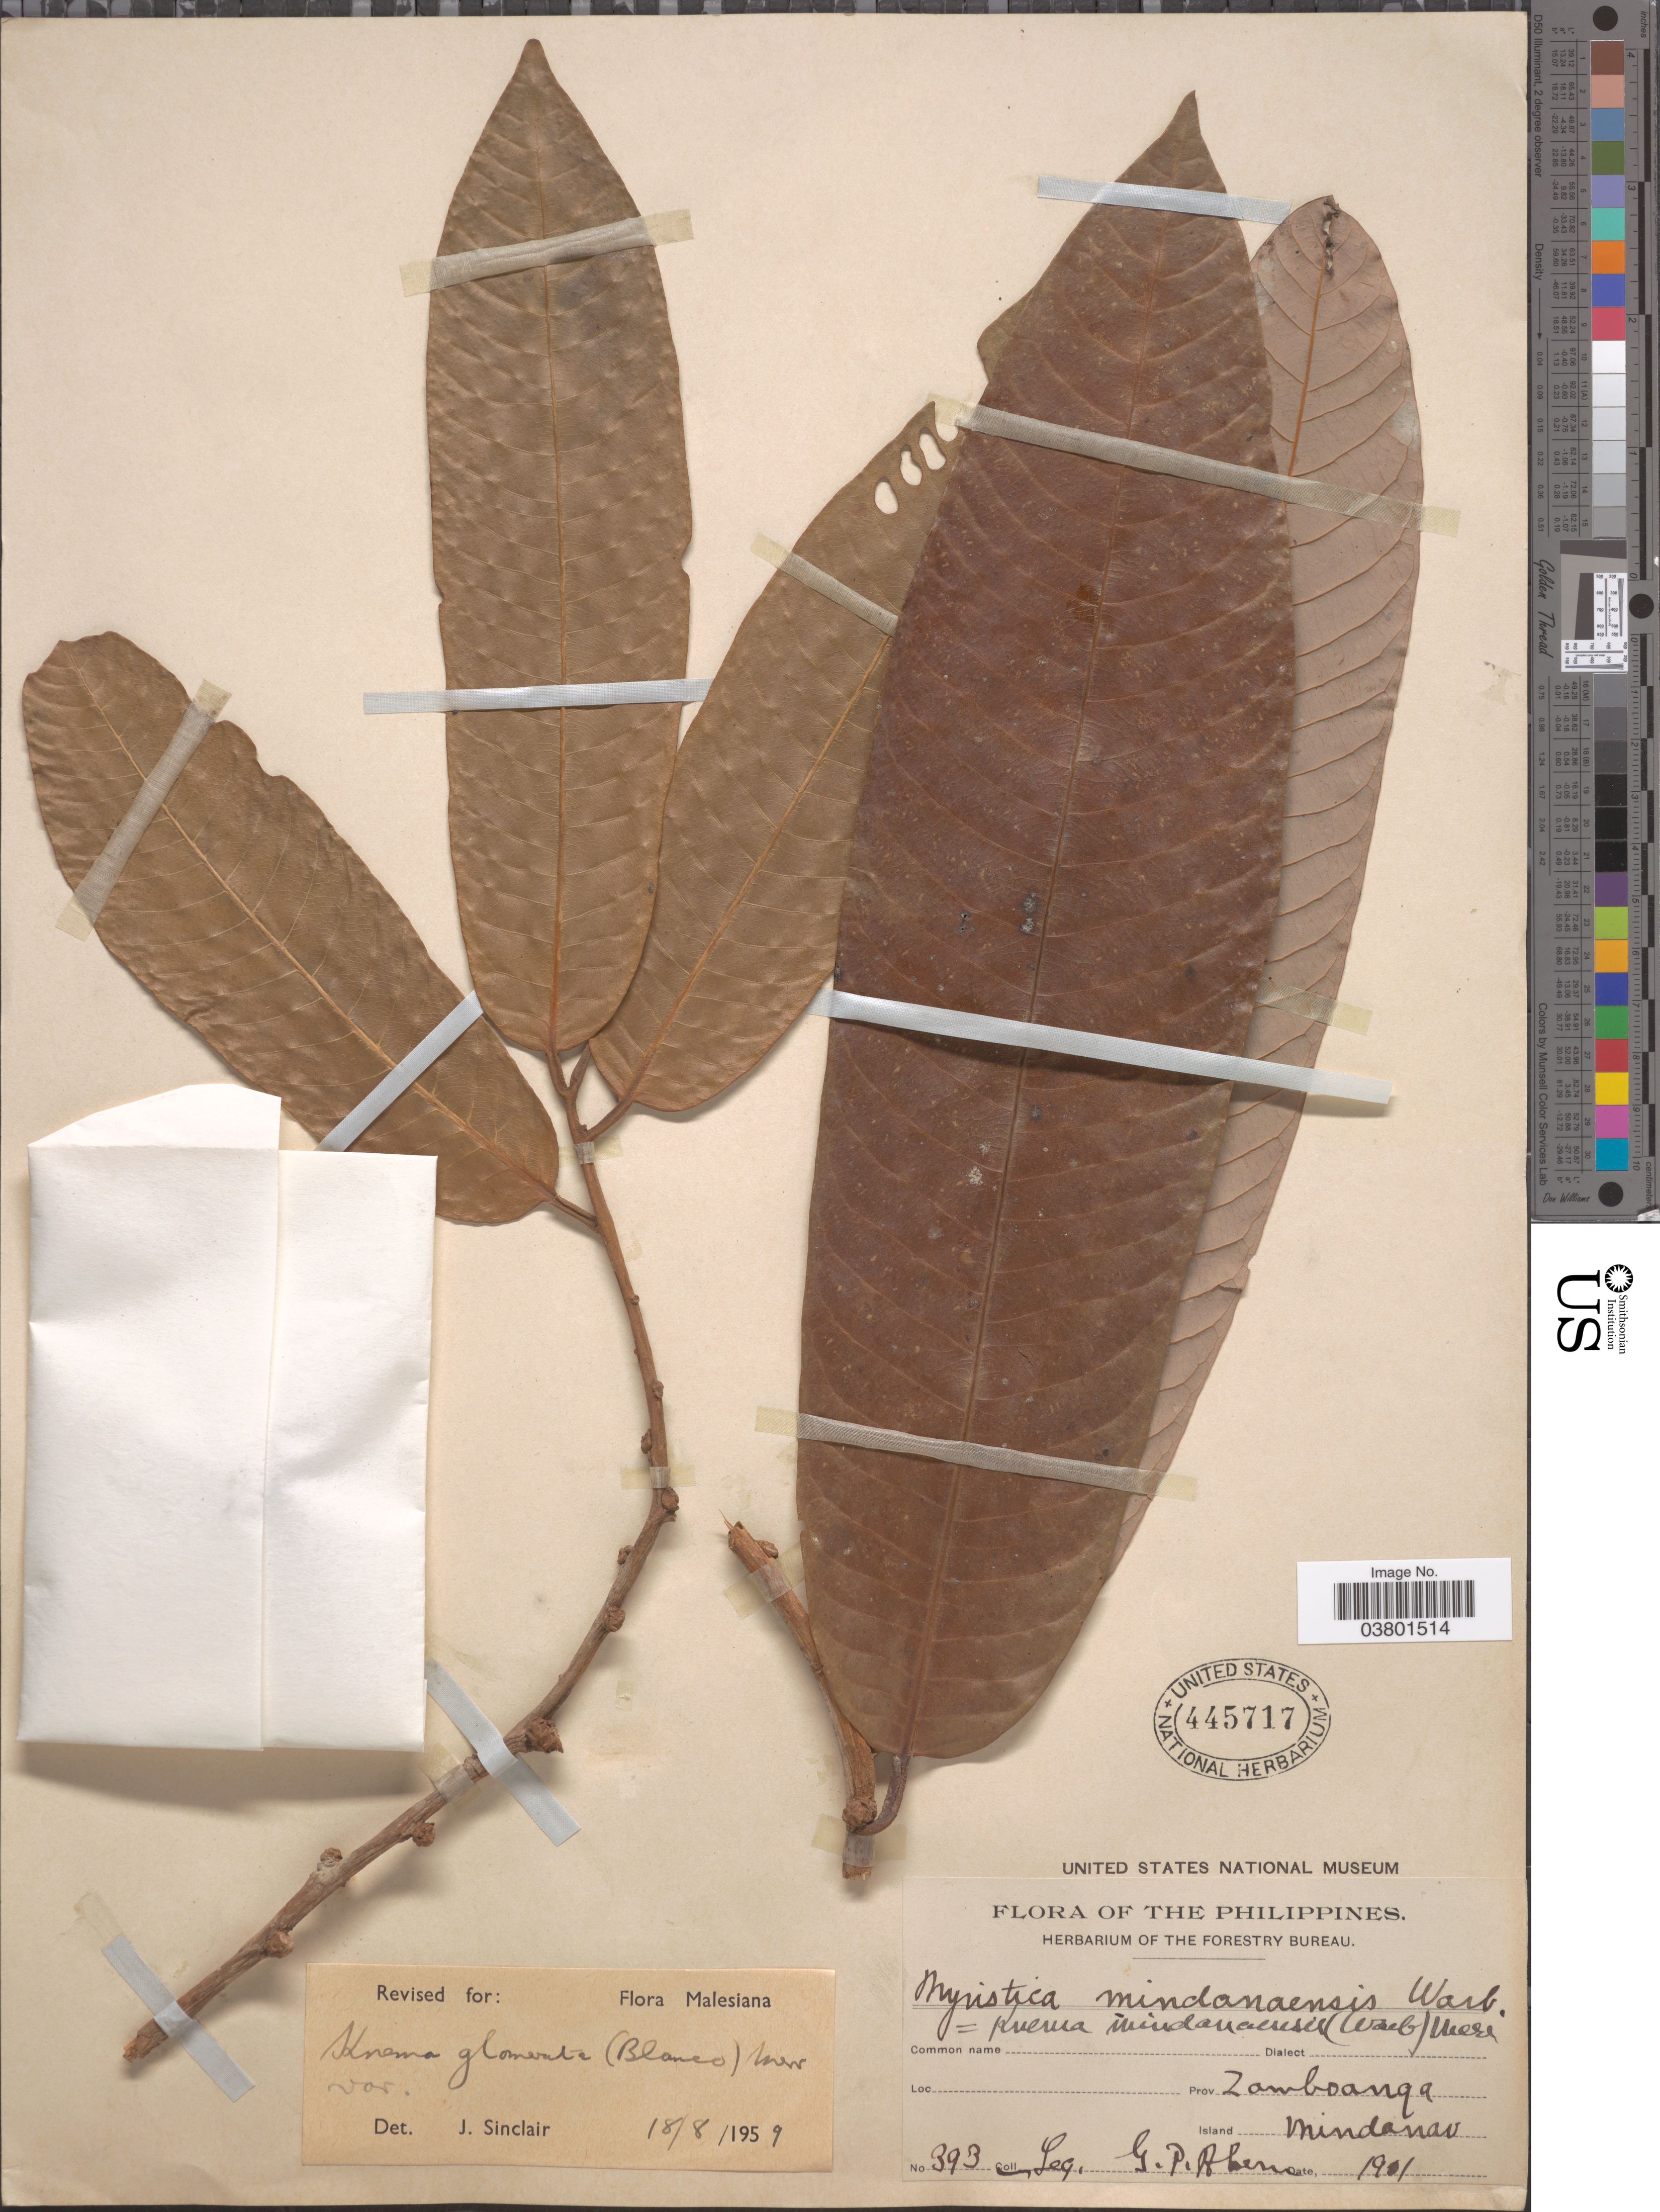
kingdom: Plantae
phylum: Tracheophyta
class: Magnoliopsida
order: Magnoliales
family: Myristicaceae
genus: Knema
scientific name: Knema glomerata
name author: (Blanco) Merr.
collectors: G. Ahern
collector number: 393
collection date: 1901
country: Philippines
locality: Prov. Zamboanga. Island Mindanao.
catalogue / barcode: US 445717